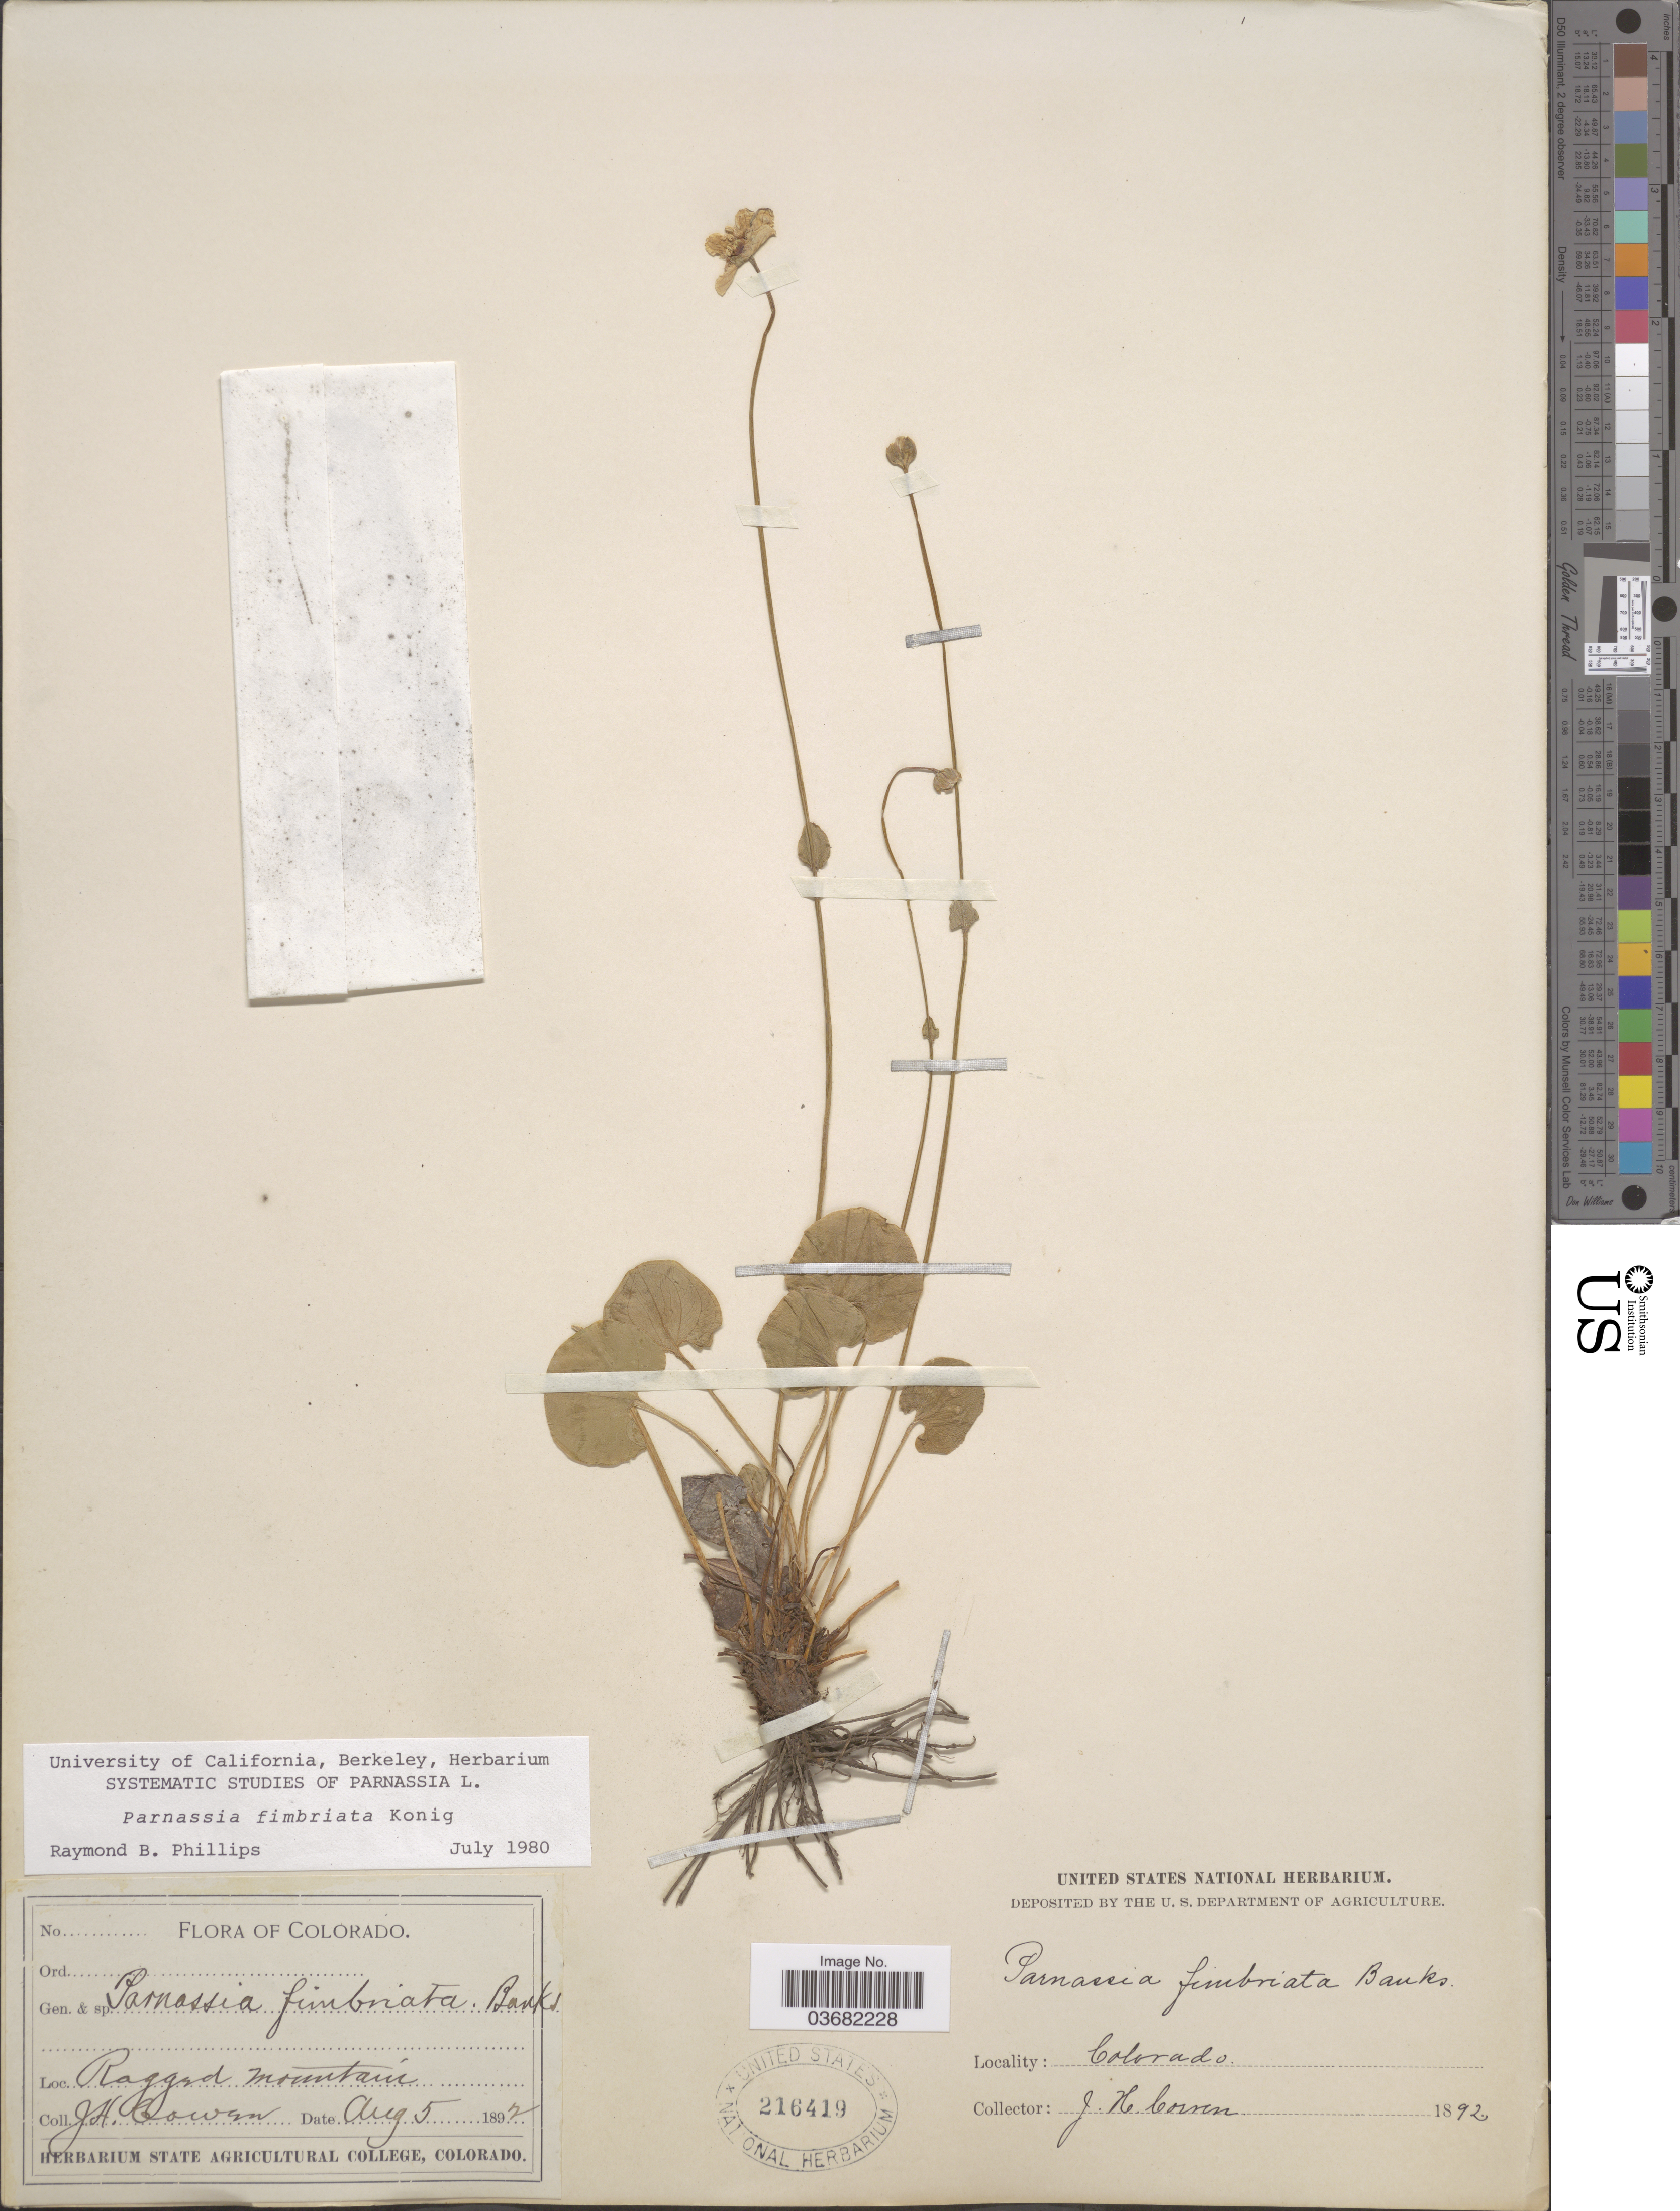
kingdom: Plantae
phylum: Tracheophyta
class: Magnoliopsida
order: Celastrales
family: Parnassiaceae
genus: Parnassia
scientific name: Parnassia fimbriata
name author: K.D. Koenig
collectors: J. H. Cowen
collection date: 1892-08-05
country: United States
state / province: Colorado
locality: Ragged mountain.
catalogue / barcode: US 216419